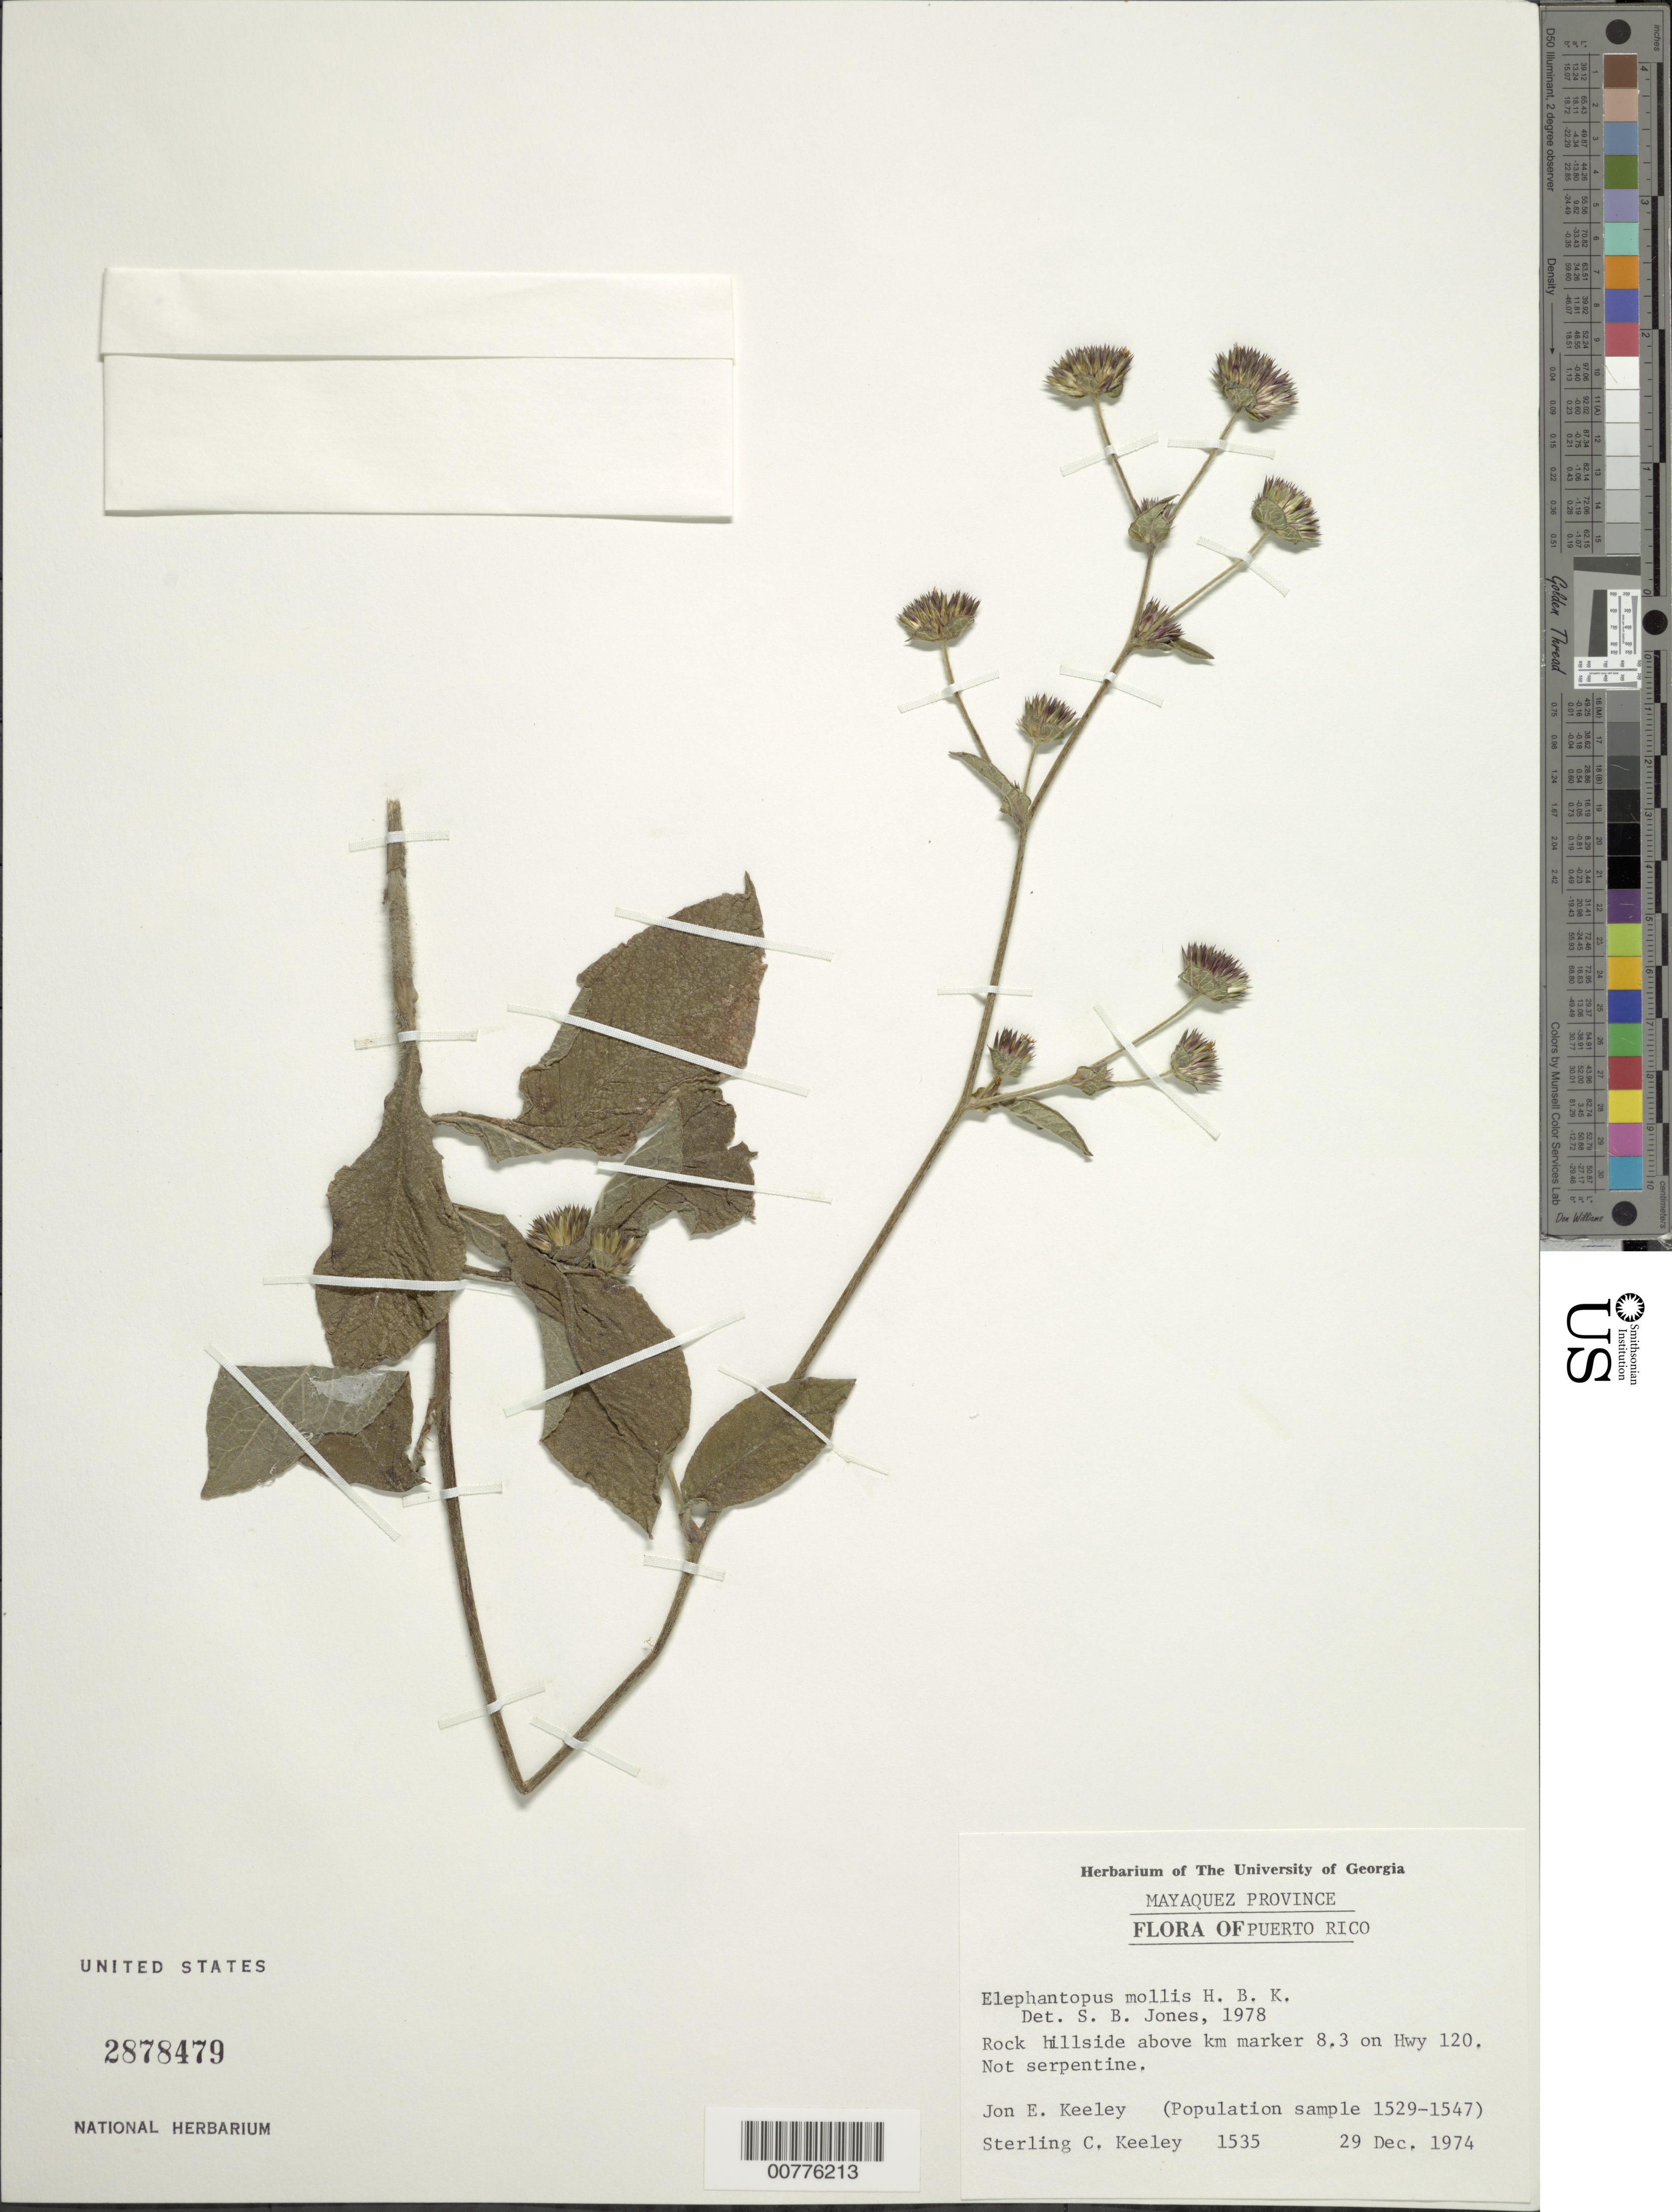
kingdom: Plantae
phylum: Tracheophyta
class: Magnoliopsida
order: Asterales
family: Asteraceae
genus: Elephantopus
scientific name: Elephantopus mollis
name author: Kunth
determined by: Jones, S. B.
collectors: J. E. Keeley & S. Keeley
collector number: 1535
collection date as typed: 29 Dec 1974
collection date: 1974-12-29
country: Puerto Rico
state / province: Mayagüez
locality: Rock hillside above Km marker 8.3 on Hwy 120. Not serpentine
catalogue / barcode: US 2878479